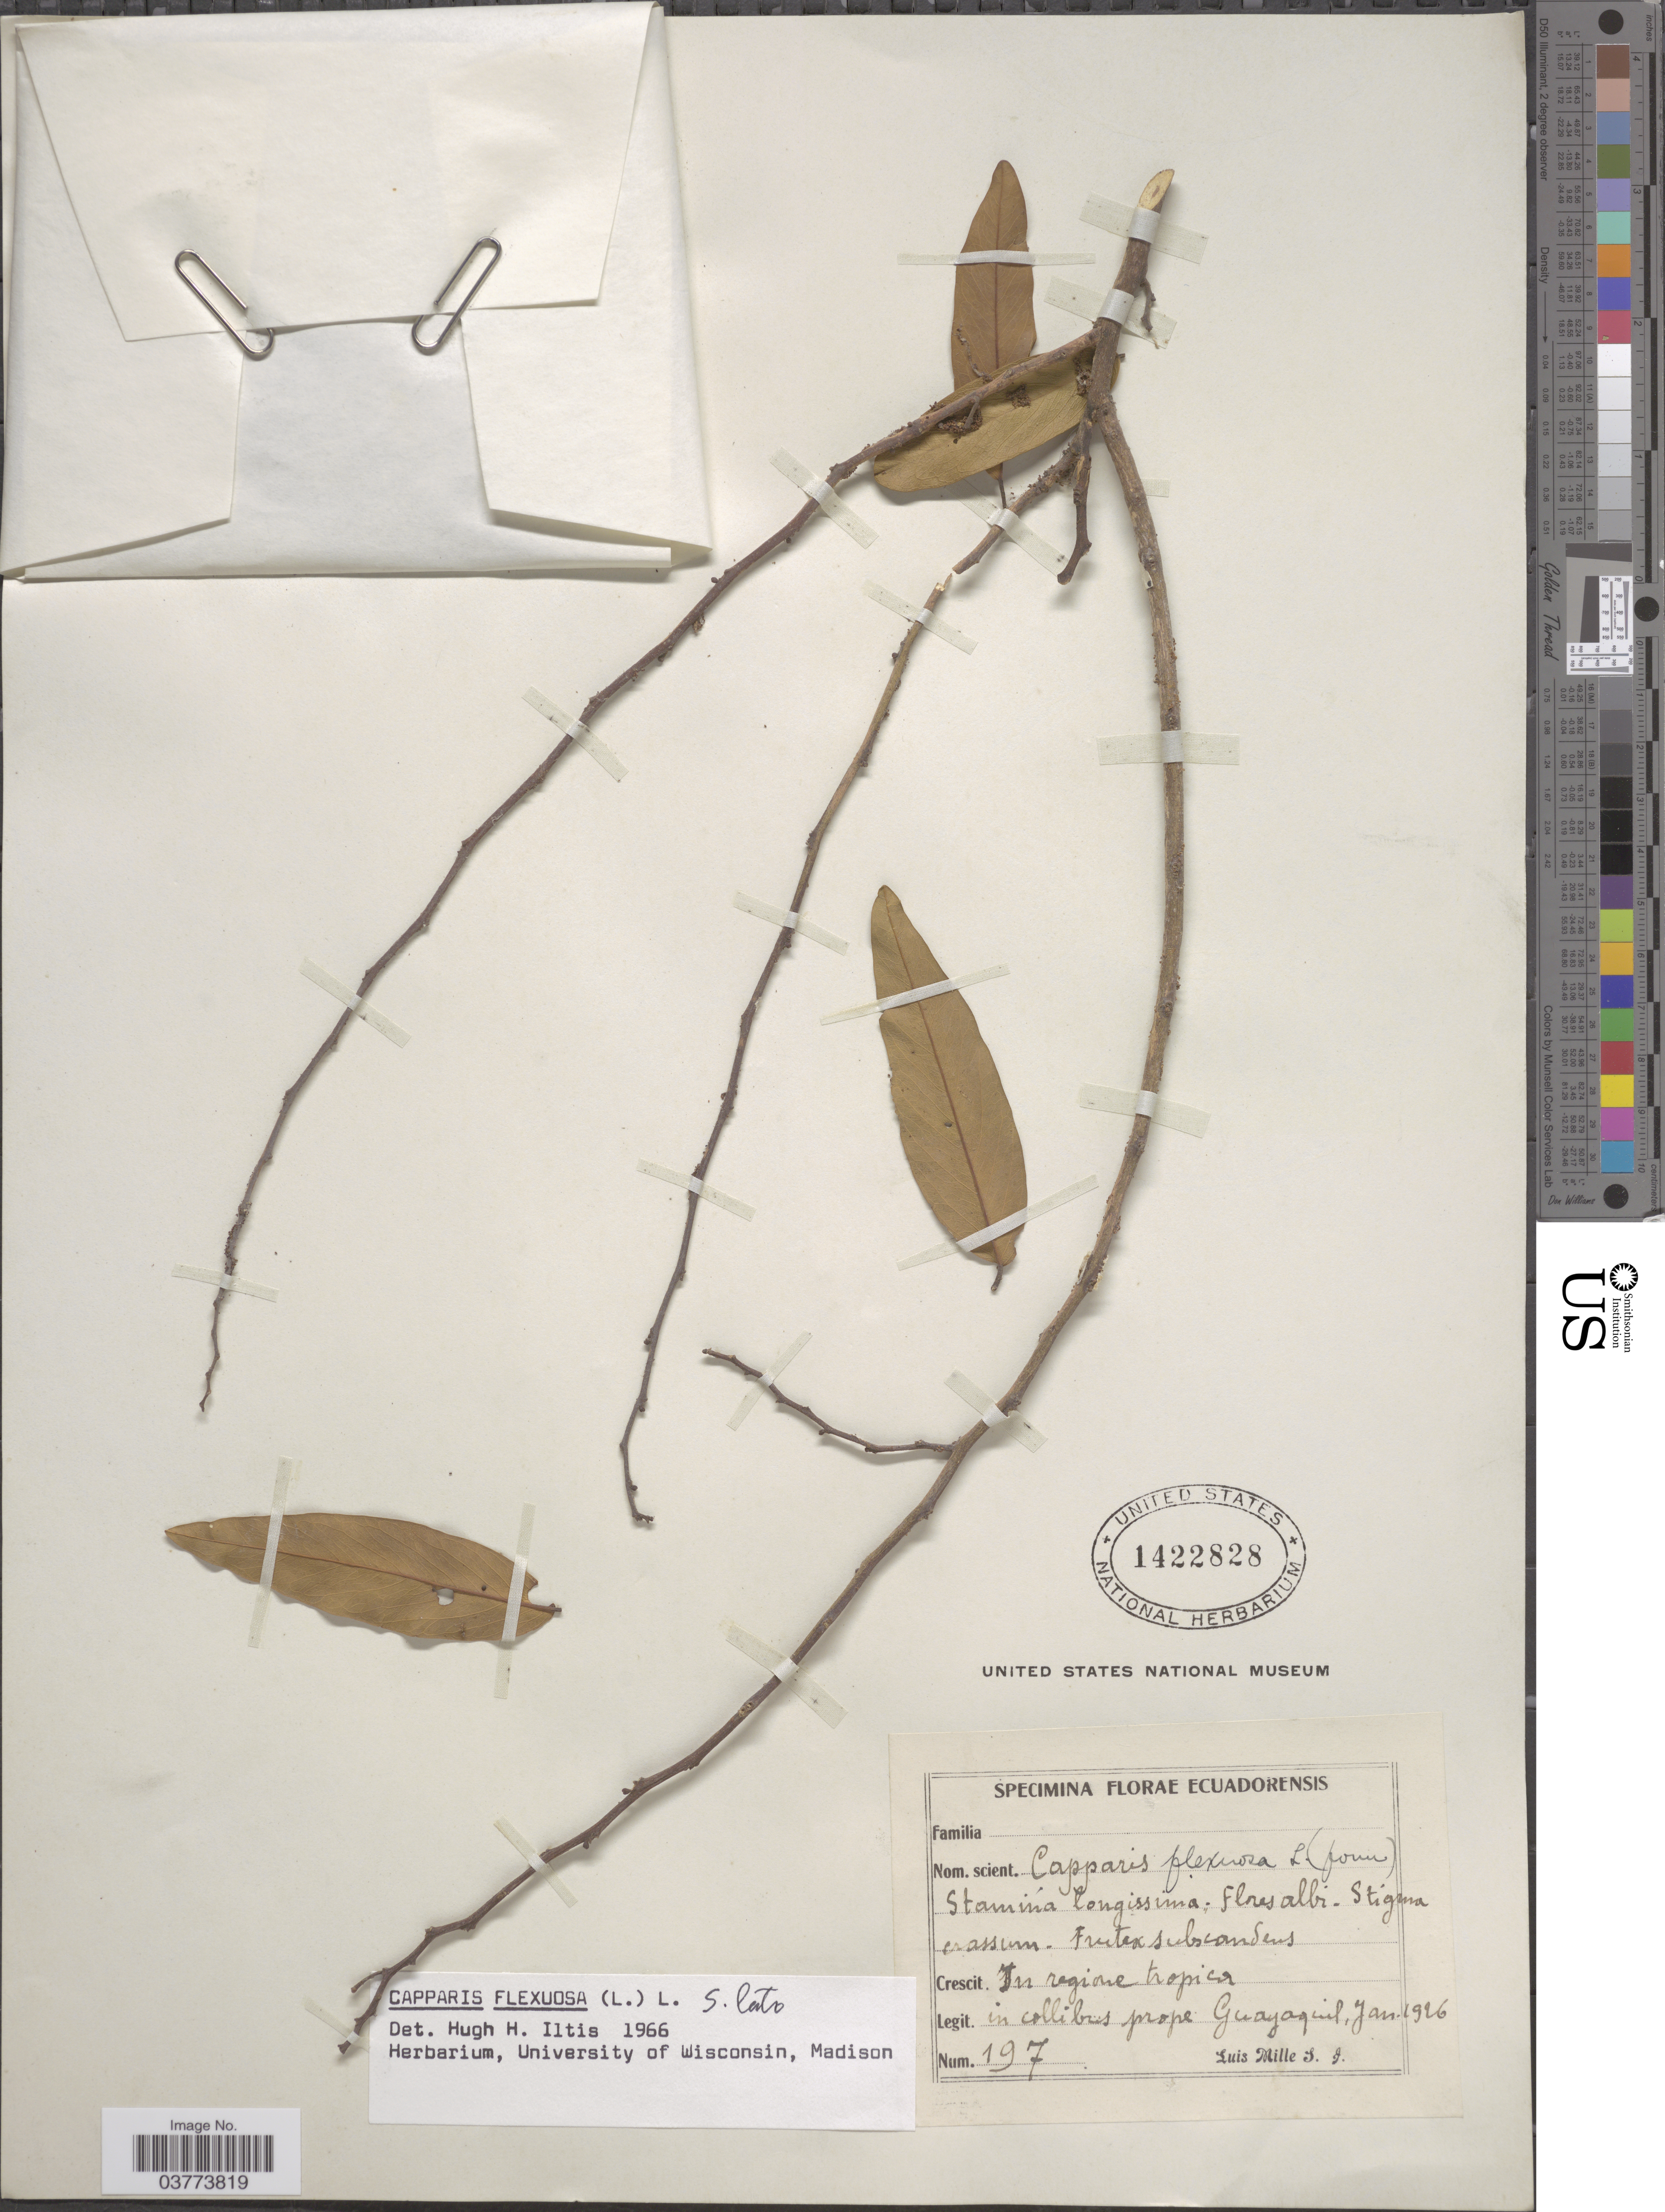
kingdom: Plantae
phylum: Tracheophyta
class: Magnoliopsida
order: Brassicales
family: Capparaceae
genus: Cynophalla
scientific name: Cynophalla flexuosa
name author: (L.) J. Presl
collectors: L. Mille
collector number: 197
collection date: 1926-01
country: Ecuador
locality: Crescit. In regione tropica in collibus prope Guayaquil.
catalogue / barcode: US 1422828